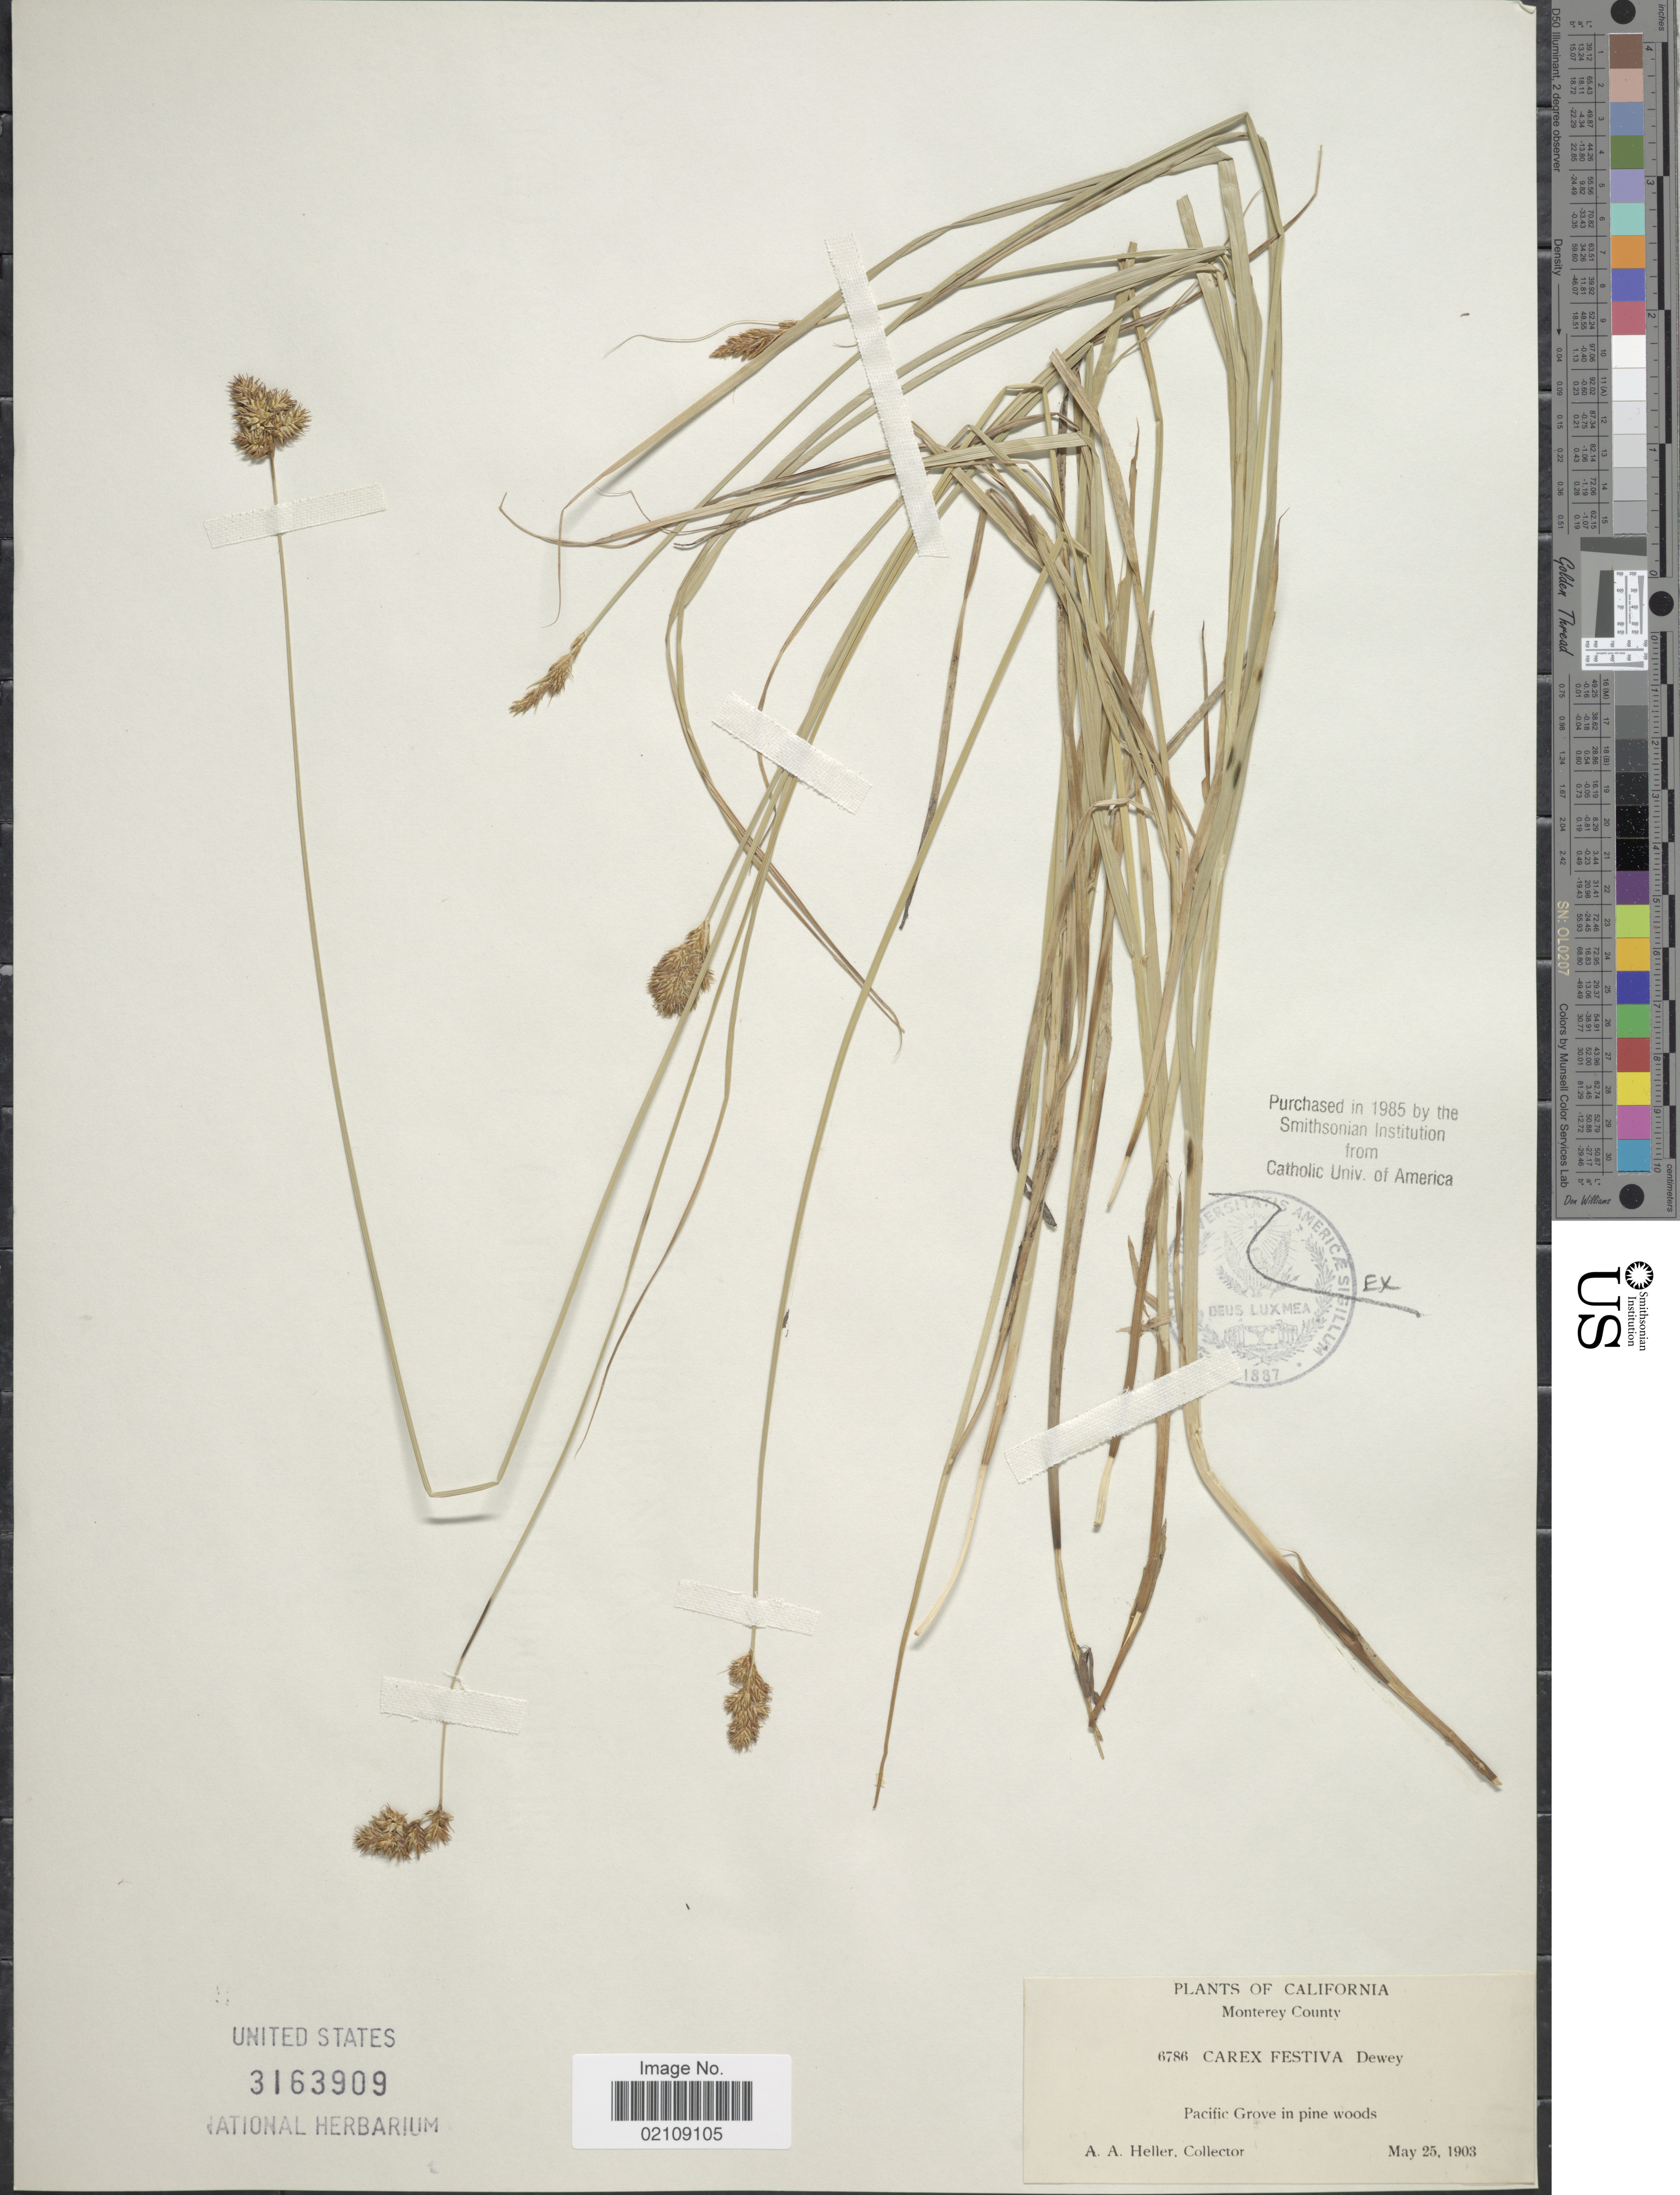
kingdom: Plantae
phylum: Tracheophyta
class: Liliopsida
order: Poales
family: Cyperaceae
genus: Carex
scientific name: Carex harfordii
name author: Mack.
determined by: Reznicek, A. A.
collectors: A. A. Heller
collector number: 6786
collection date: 1903-05-25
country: United States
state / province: California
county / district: Monterey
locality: Monterey County. Pacific Grove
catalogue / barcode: US 3163909